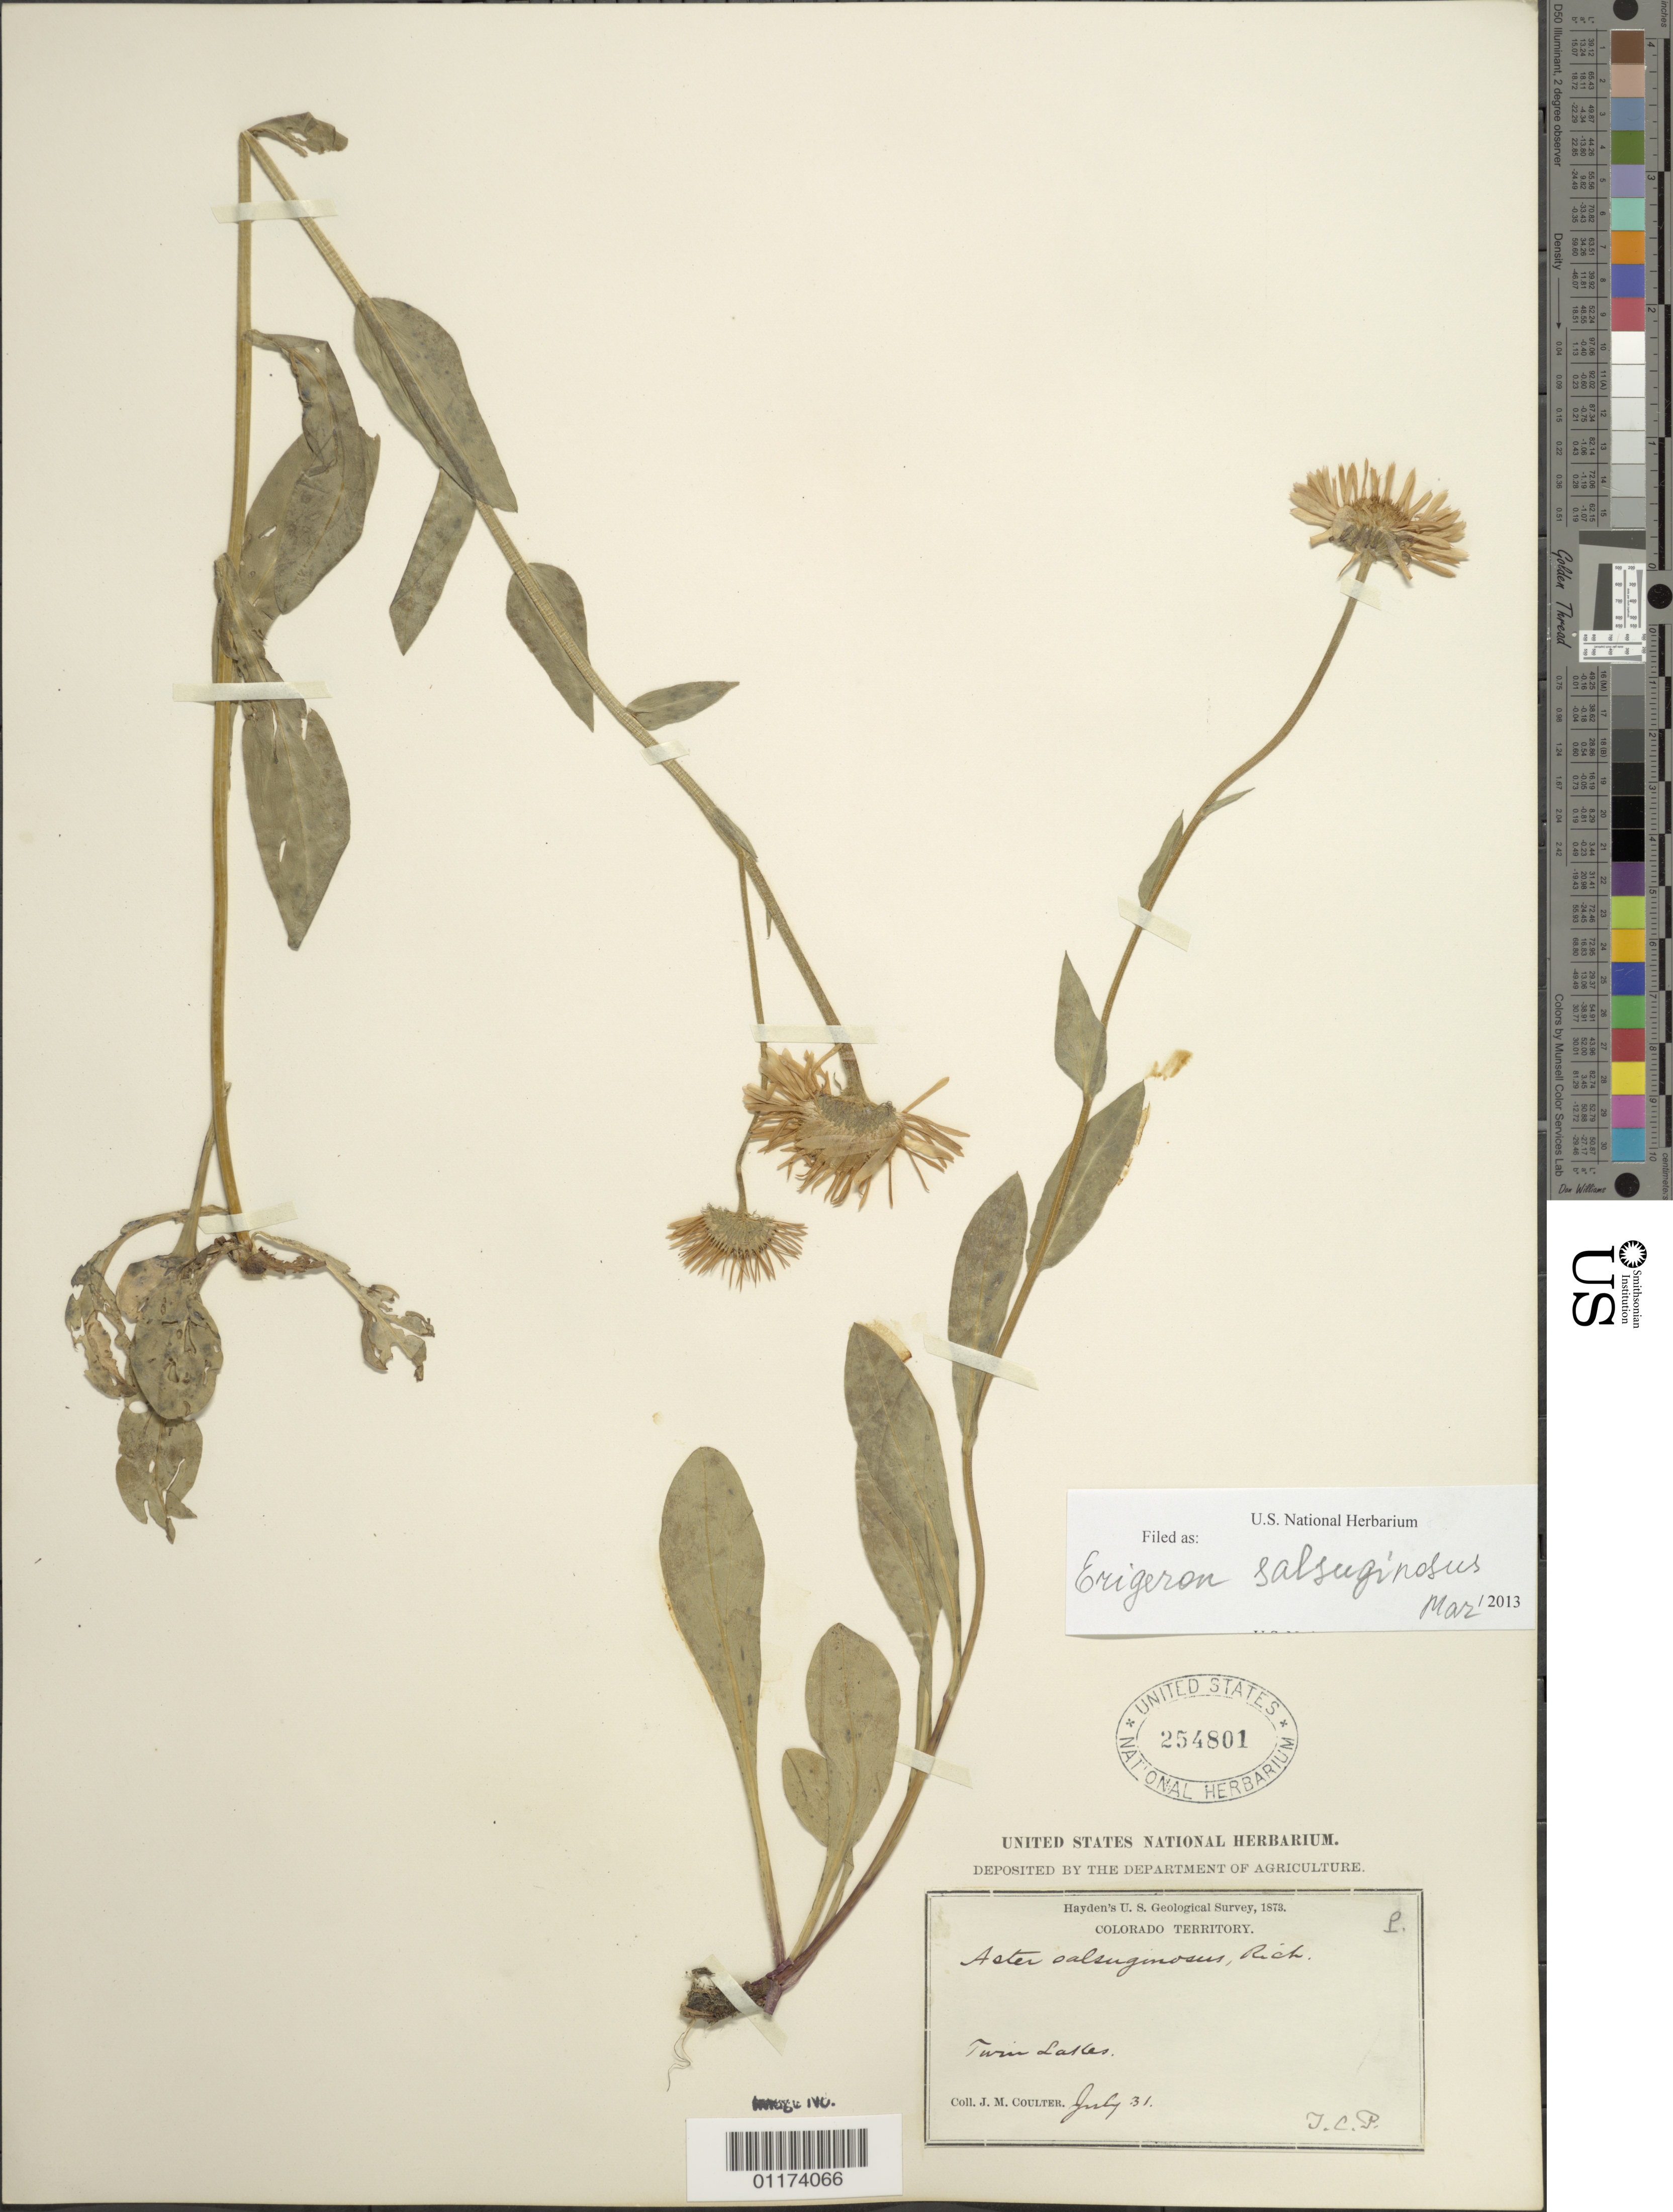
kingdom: Plantae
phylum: Tracheophyta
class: Magnoliopsida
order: Asterales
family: Asteraceae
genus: Erigeron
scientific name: Erigeron salsuginosus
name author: (Richardson ex R. Br.) A. Gray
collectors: J. M. Coulter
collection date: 1873-07-31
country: United States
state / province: Colorado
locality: Twin Lakes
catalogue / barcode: US 254801